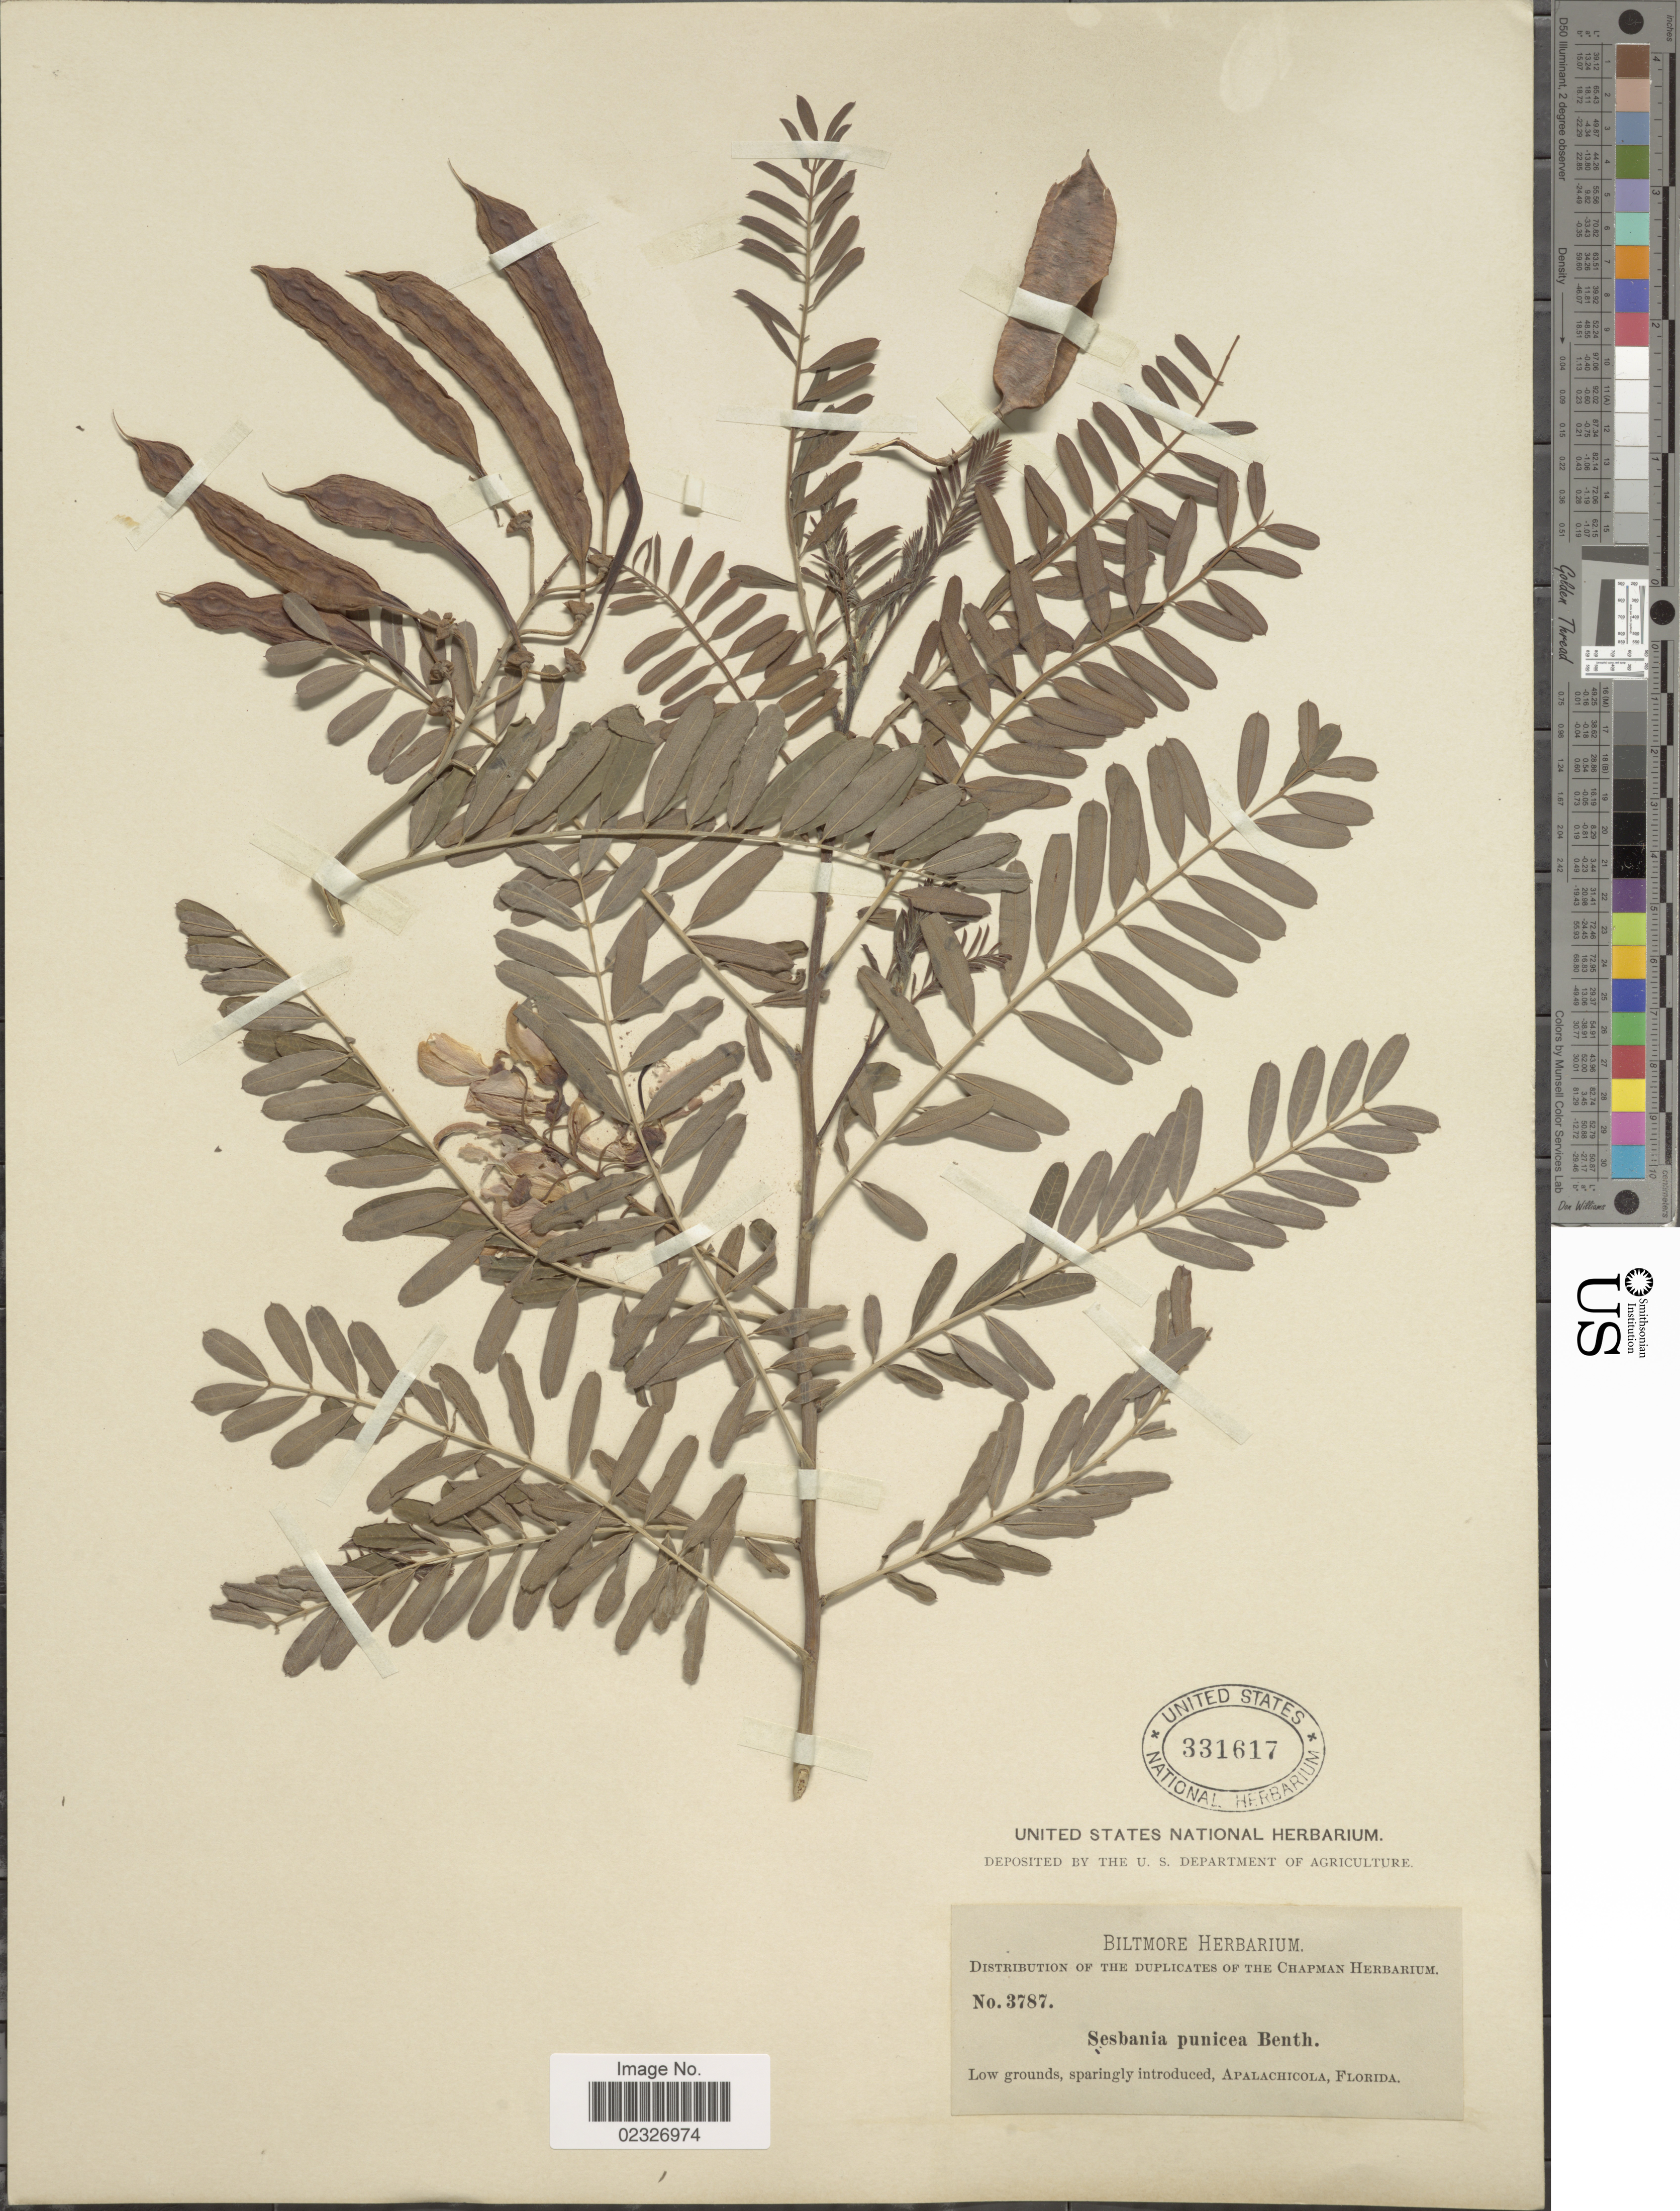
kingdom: Plantae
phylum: Tracheophyta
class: Magnoliopsida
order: Fabales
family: Fabaceae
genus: Sesbania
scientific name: Sesbania punicea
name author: (Cav.) Benth.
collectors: ex herb. Biltmore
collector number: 3787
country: United States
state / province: Florida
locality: Apalachicola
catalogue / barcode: US 331617